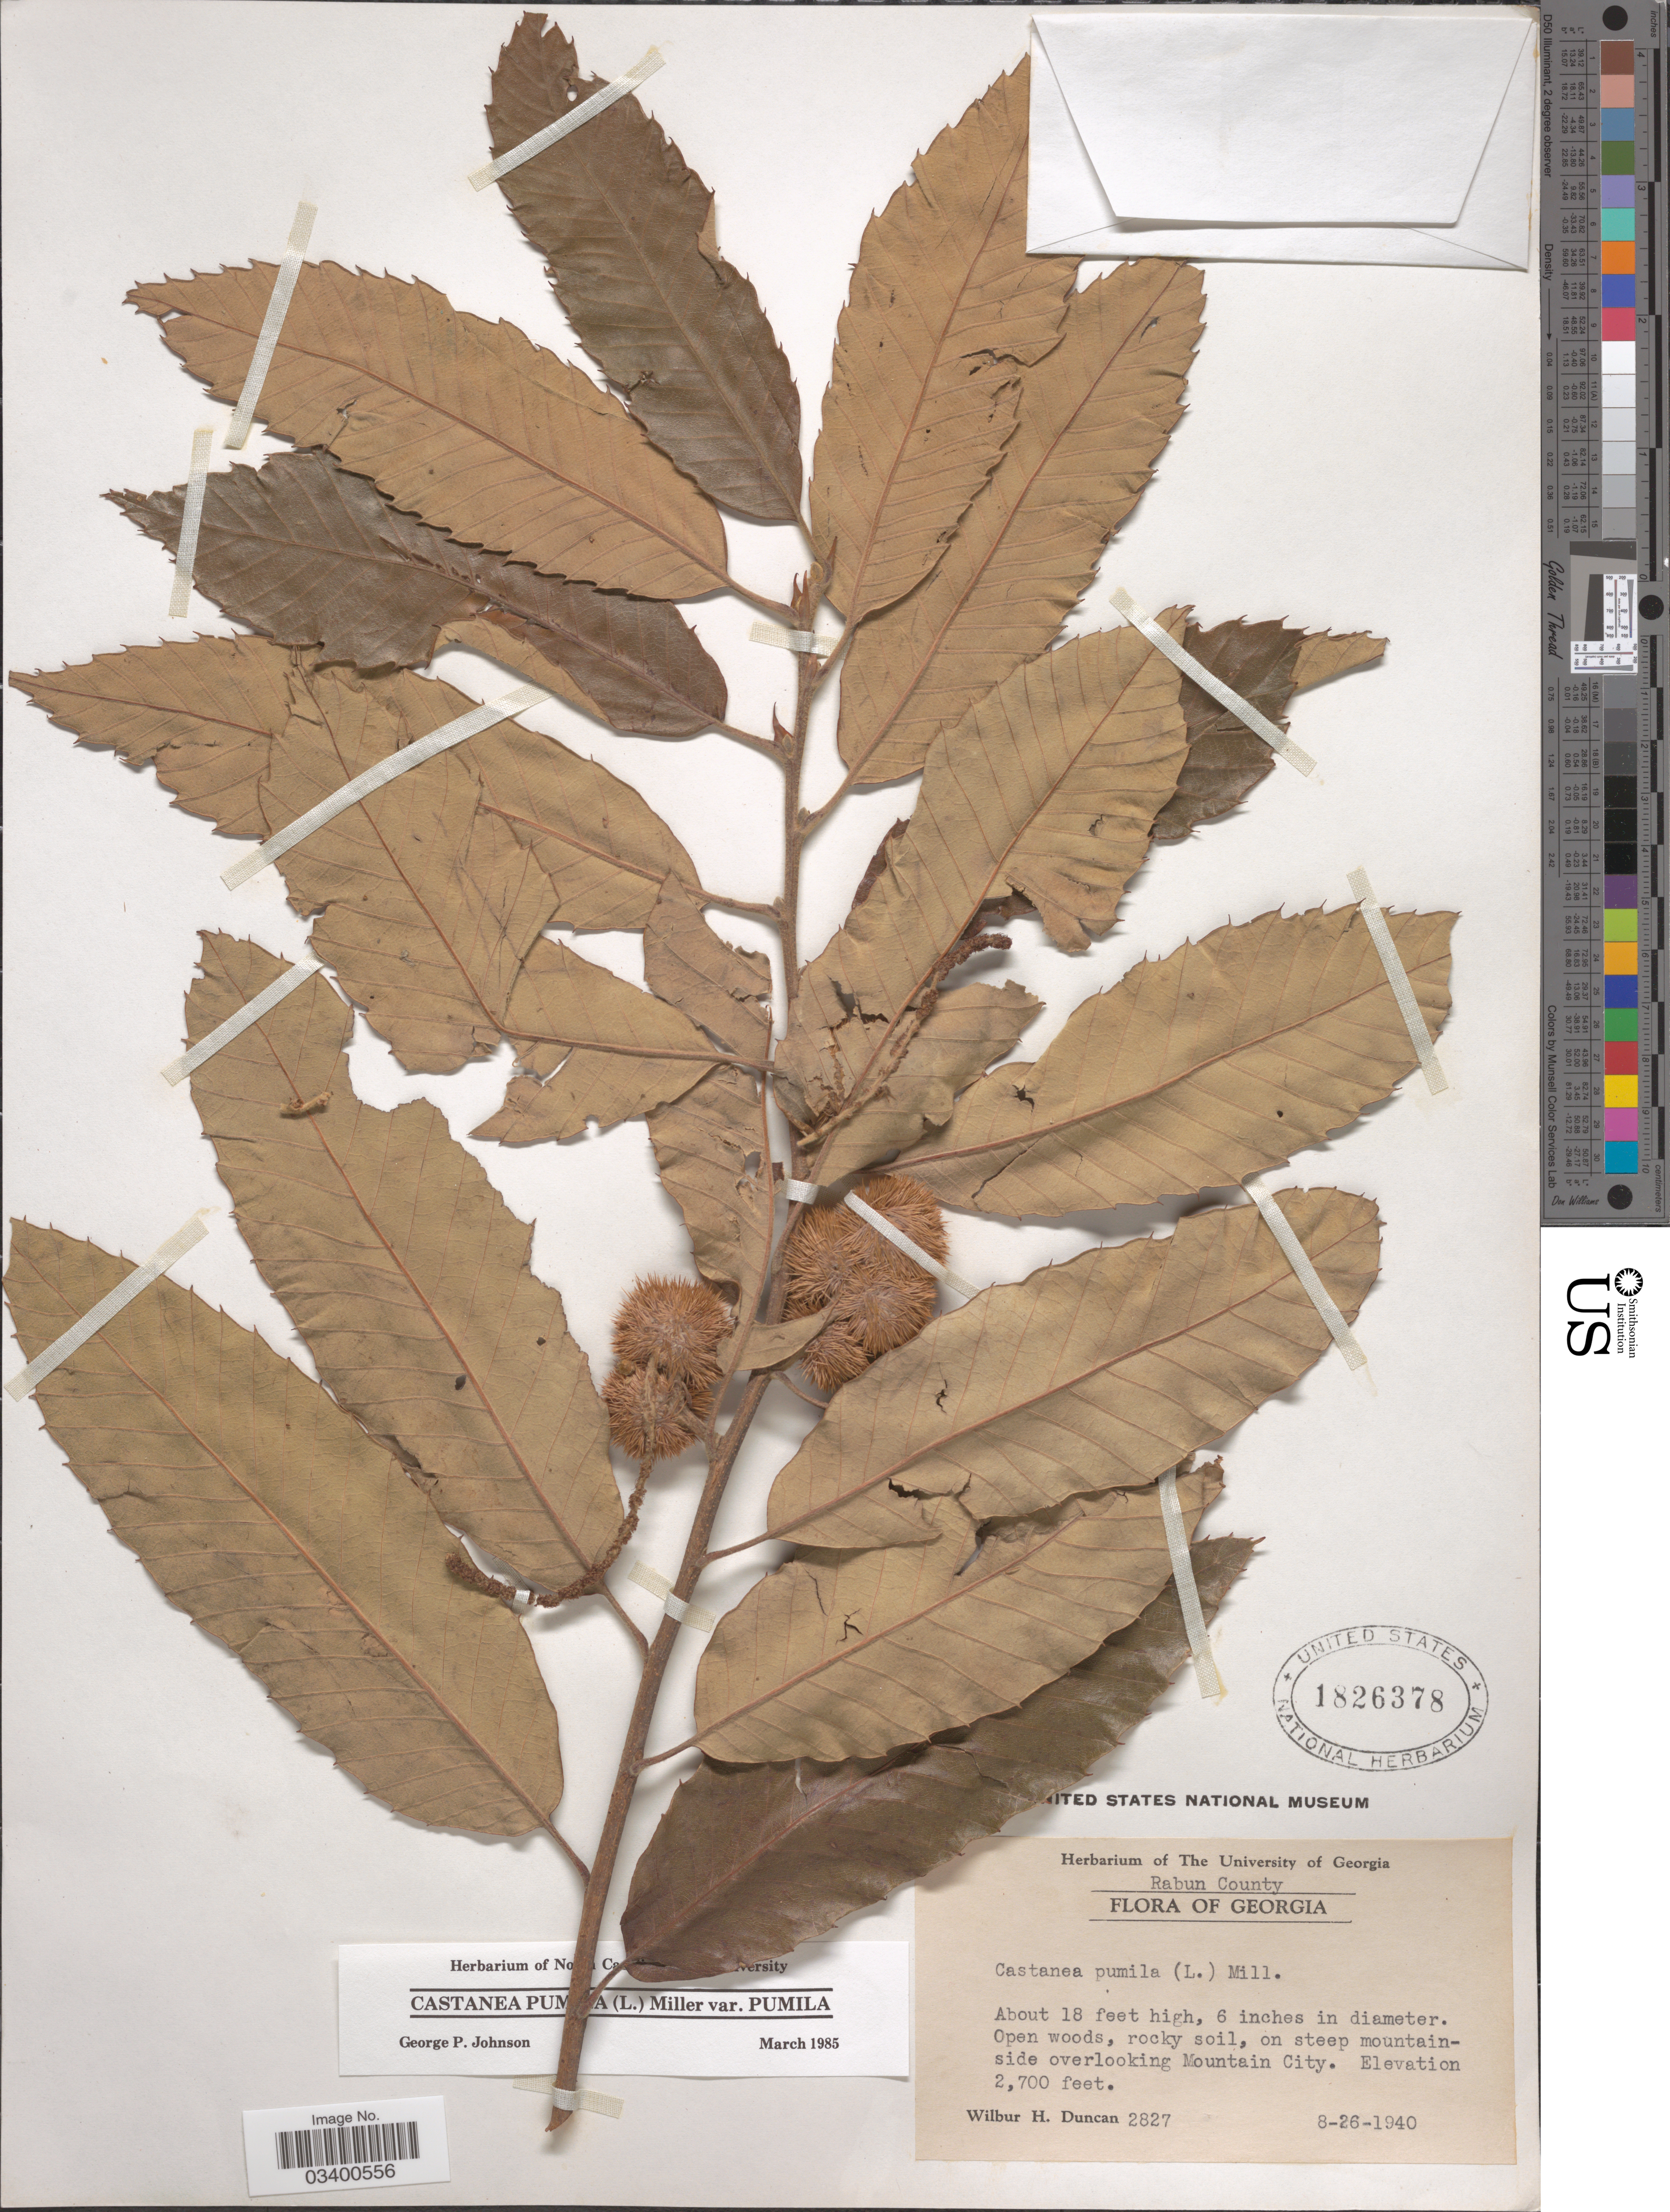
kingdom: Plantae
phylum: Tracheophyta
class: Magnoliopsida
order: Fagales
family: Fagaceae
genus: Castanea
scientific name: Castanea pumila var. pumila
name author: (L.) Mill.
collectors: W. H. Duncan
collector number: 2827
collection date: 1940-08-26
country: United States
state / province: Georgia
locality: Rabun County. On steep mountainside overlooking Mountain City.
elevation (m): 823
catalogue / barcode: US 1826378